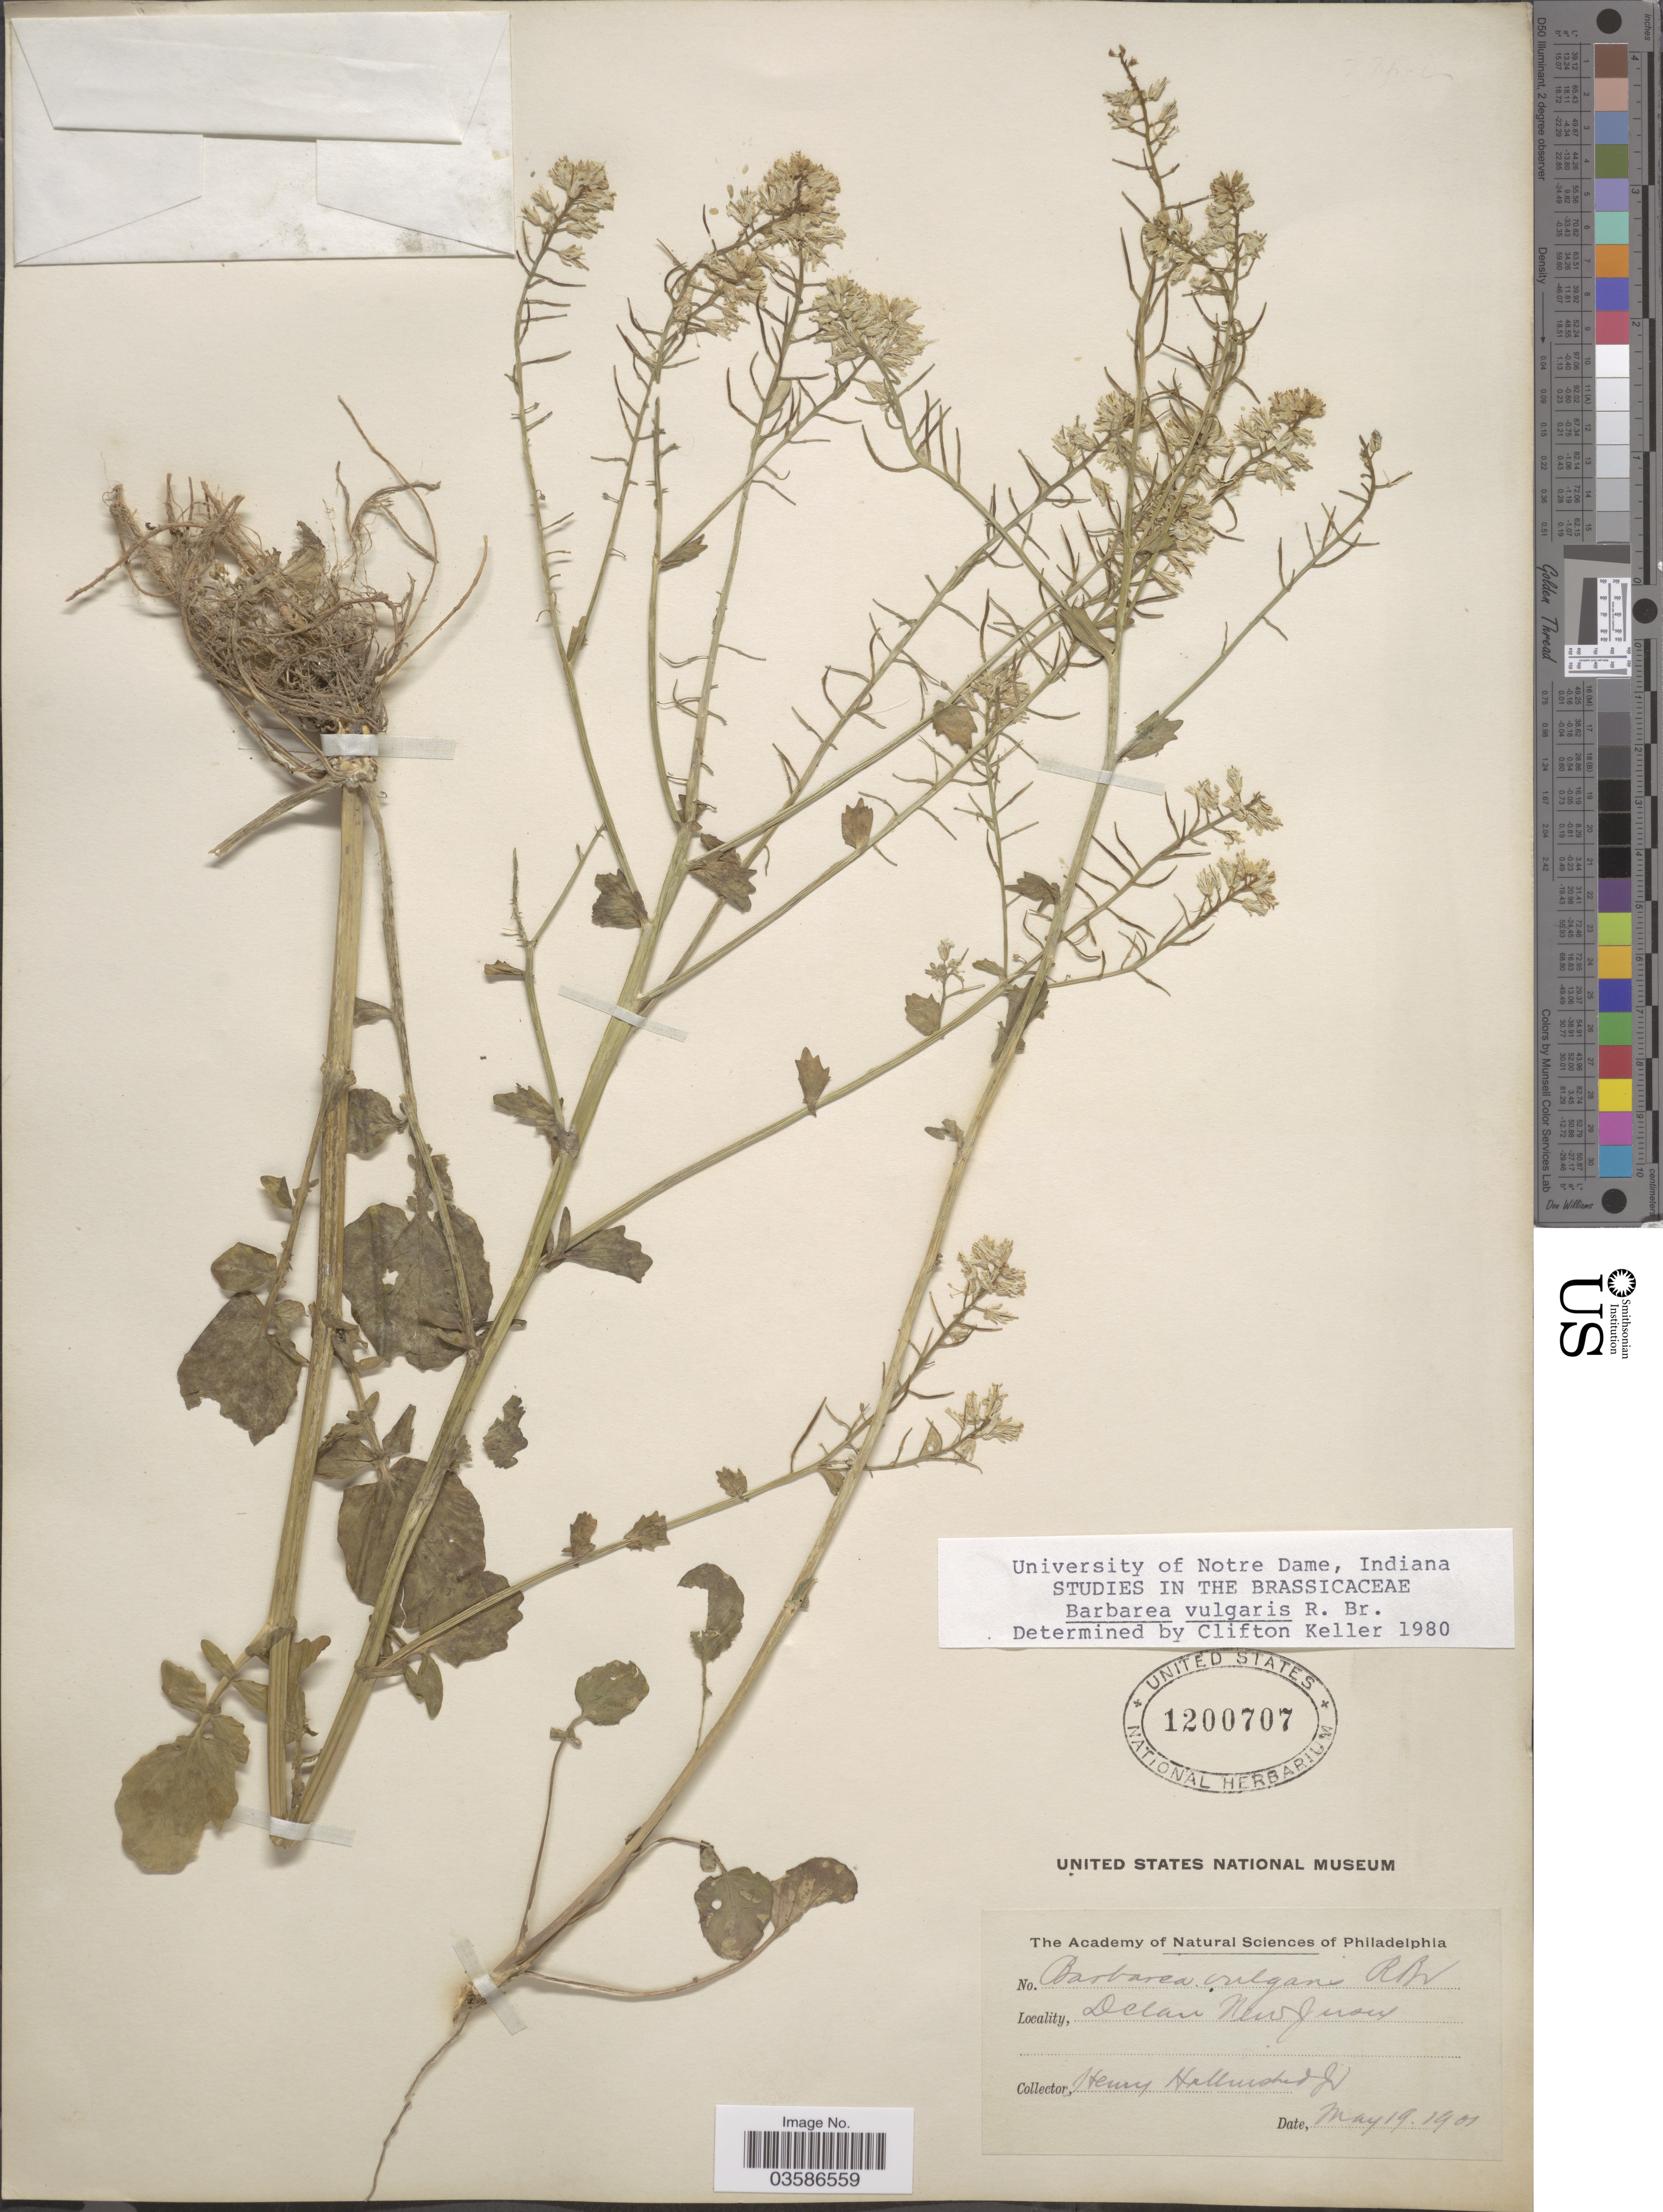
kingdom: Plantae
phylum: Tracheophyta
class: Magnoliopsida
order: Brassicales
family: Brassicaceae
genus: Barbarea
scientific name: Barbarea vulgaris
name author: W.T. Aiton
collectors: H. Hallinshed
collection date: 1901-05-19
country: United States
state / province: New Jersey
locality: Delan.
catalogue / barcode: US 1200707